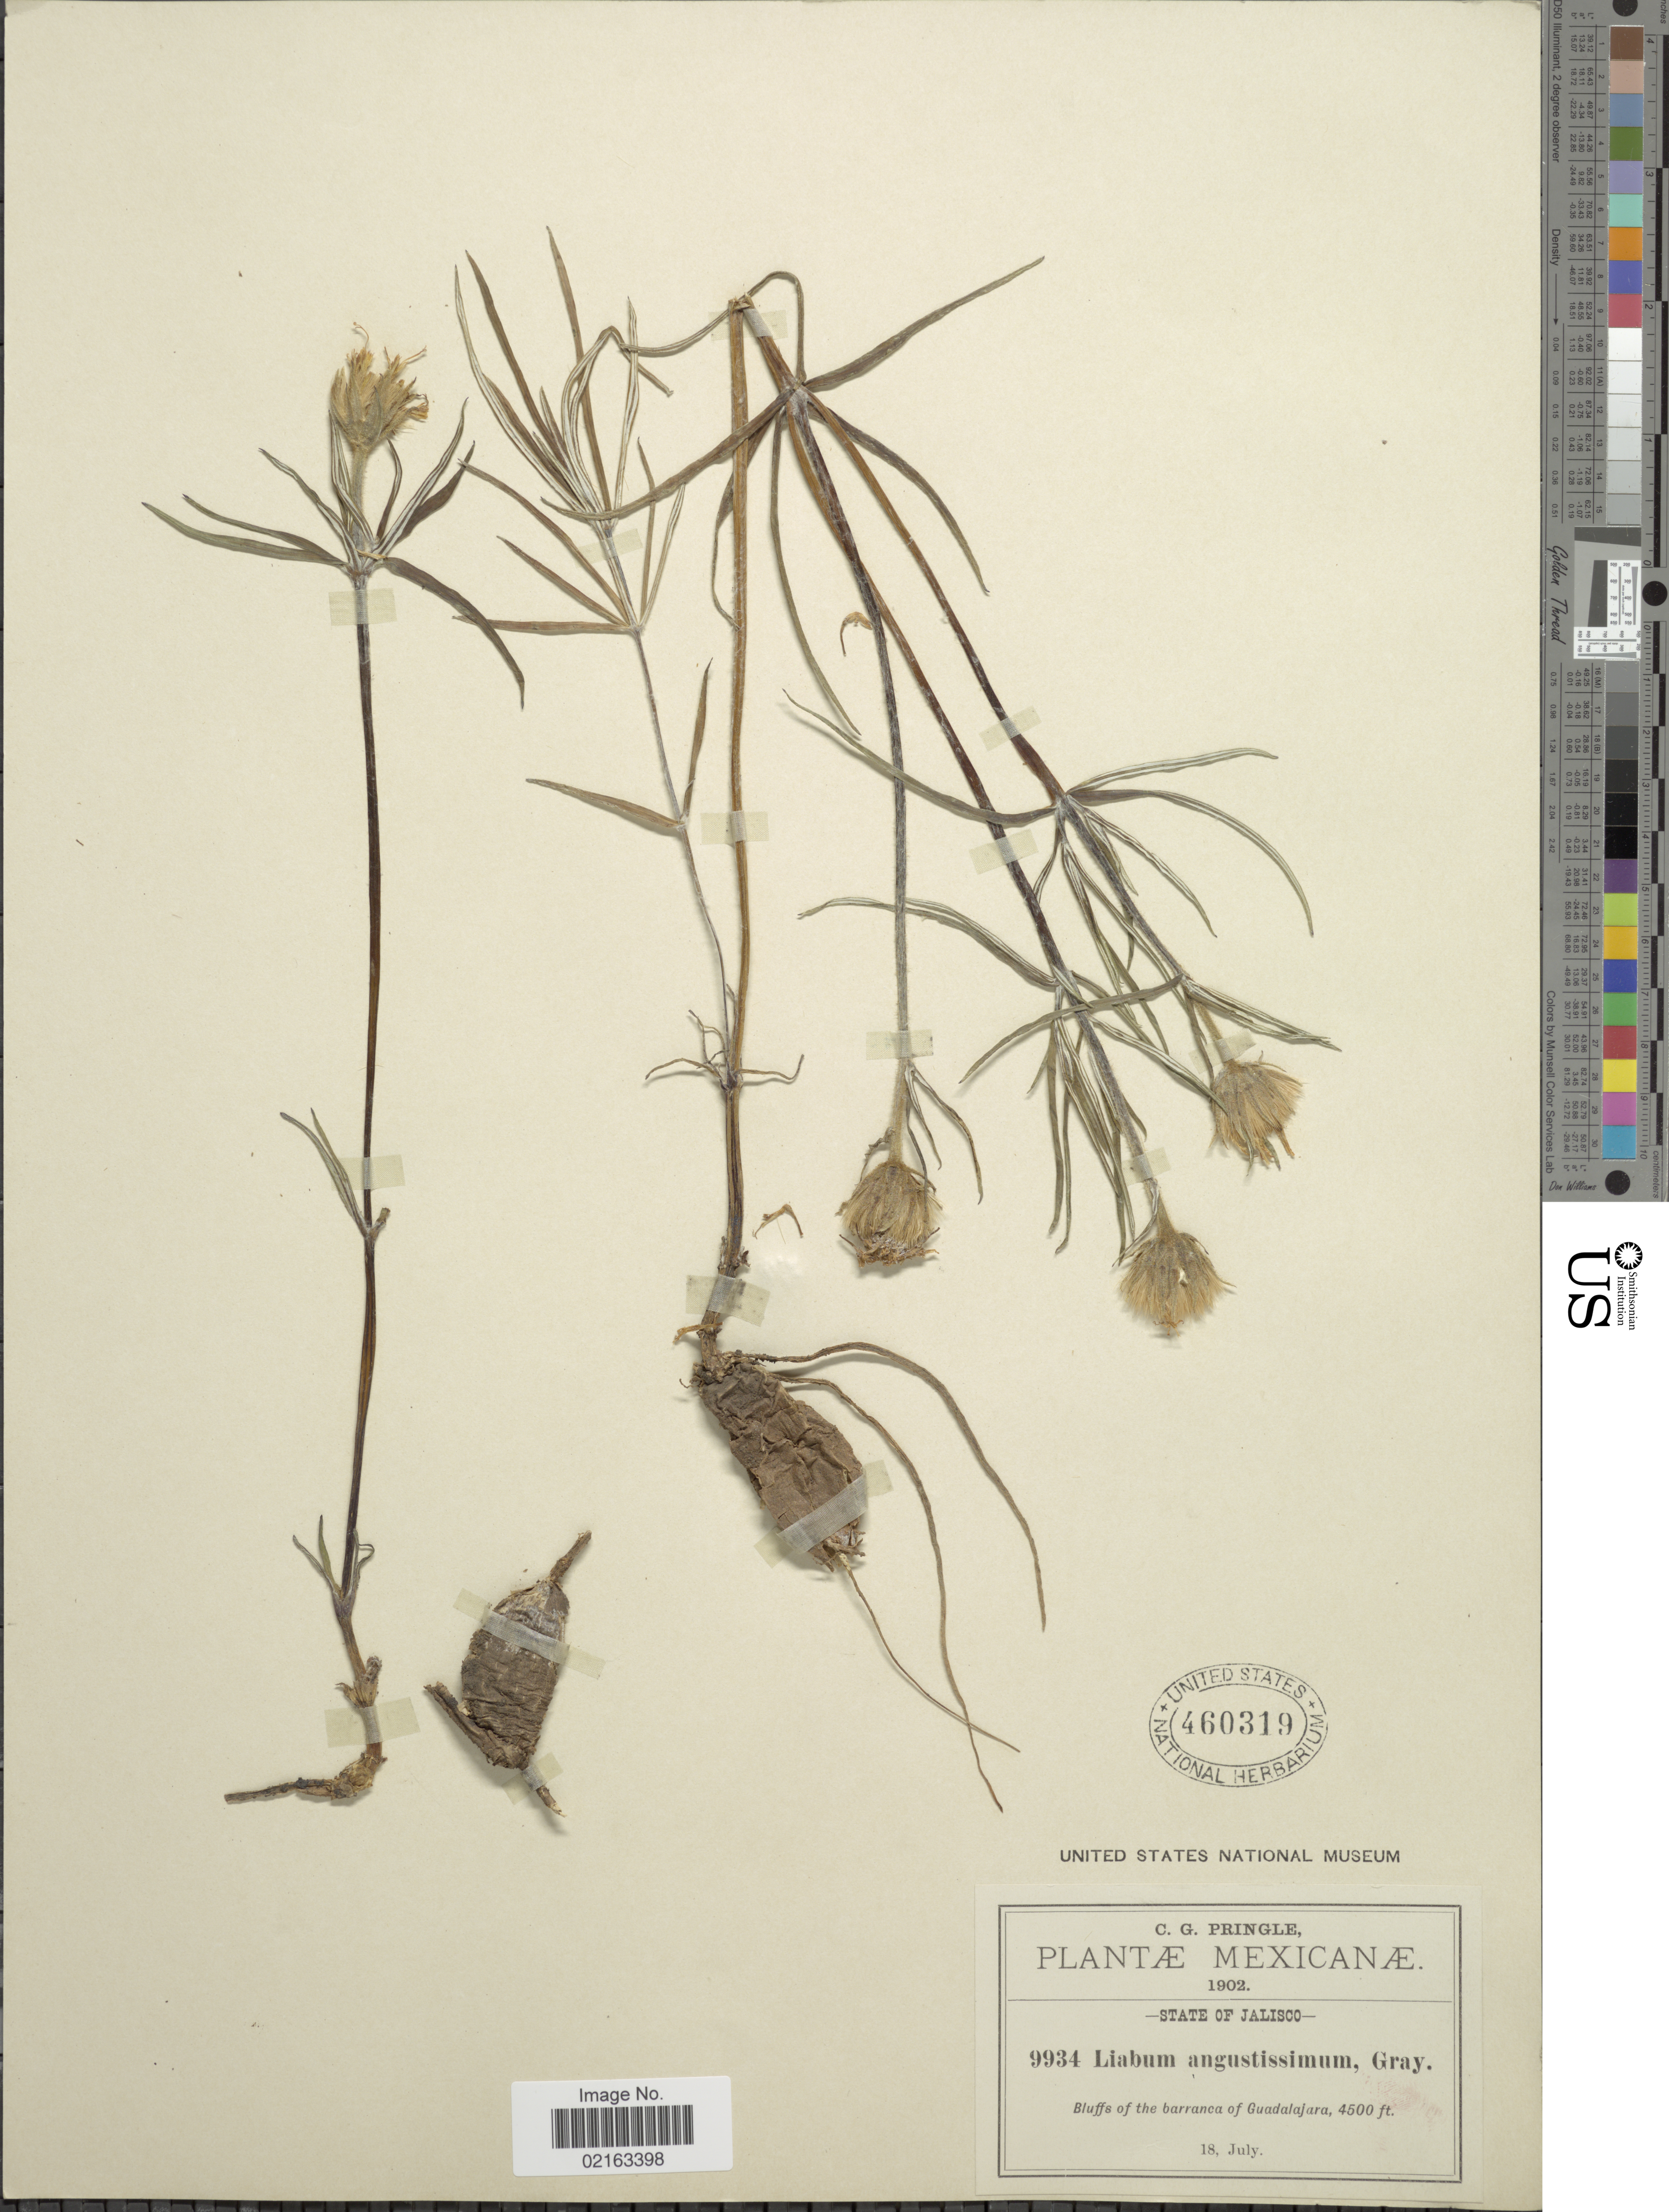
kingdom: Plantae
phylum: Tracheophyta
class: Magnoliopsida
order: Asterales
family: Asteraceae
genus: Sinclairia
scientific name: Sinclairia angustissima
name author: (A. Gray) B.L. Turner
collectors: C. G. Pringle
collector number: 9934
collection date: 1902-07-18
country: Mexico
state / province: Jalisco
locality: State of Jalisco. Bluffs of the barranca of Guadalajara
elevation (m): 1372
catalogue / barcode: US 460319